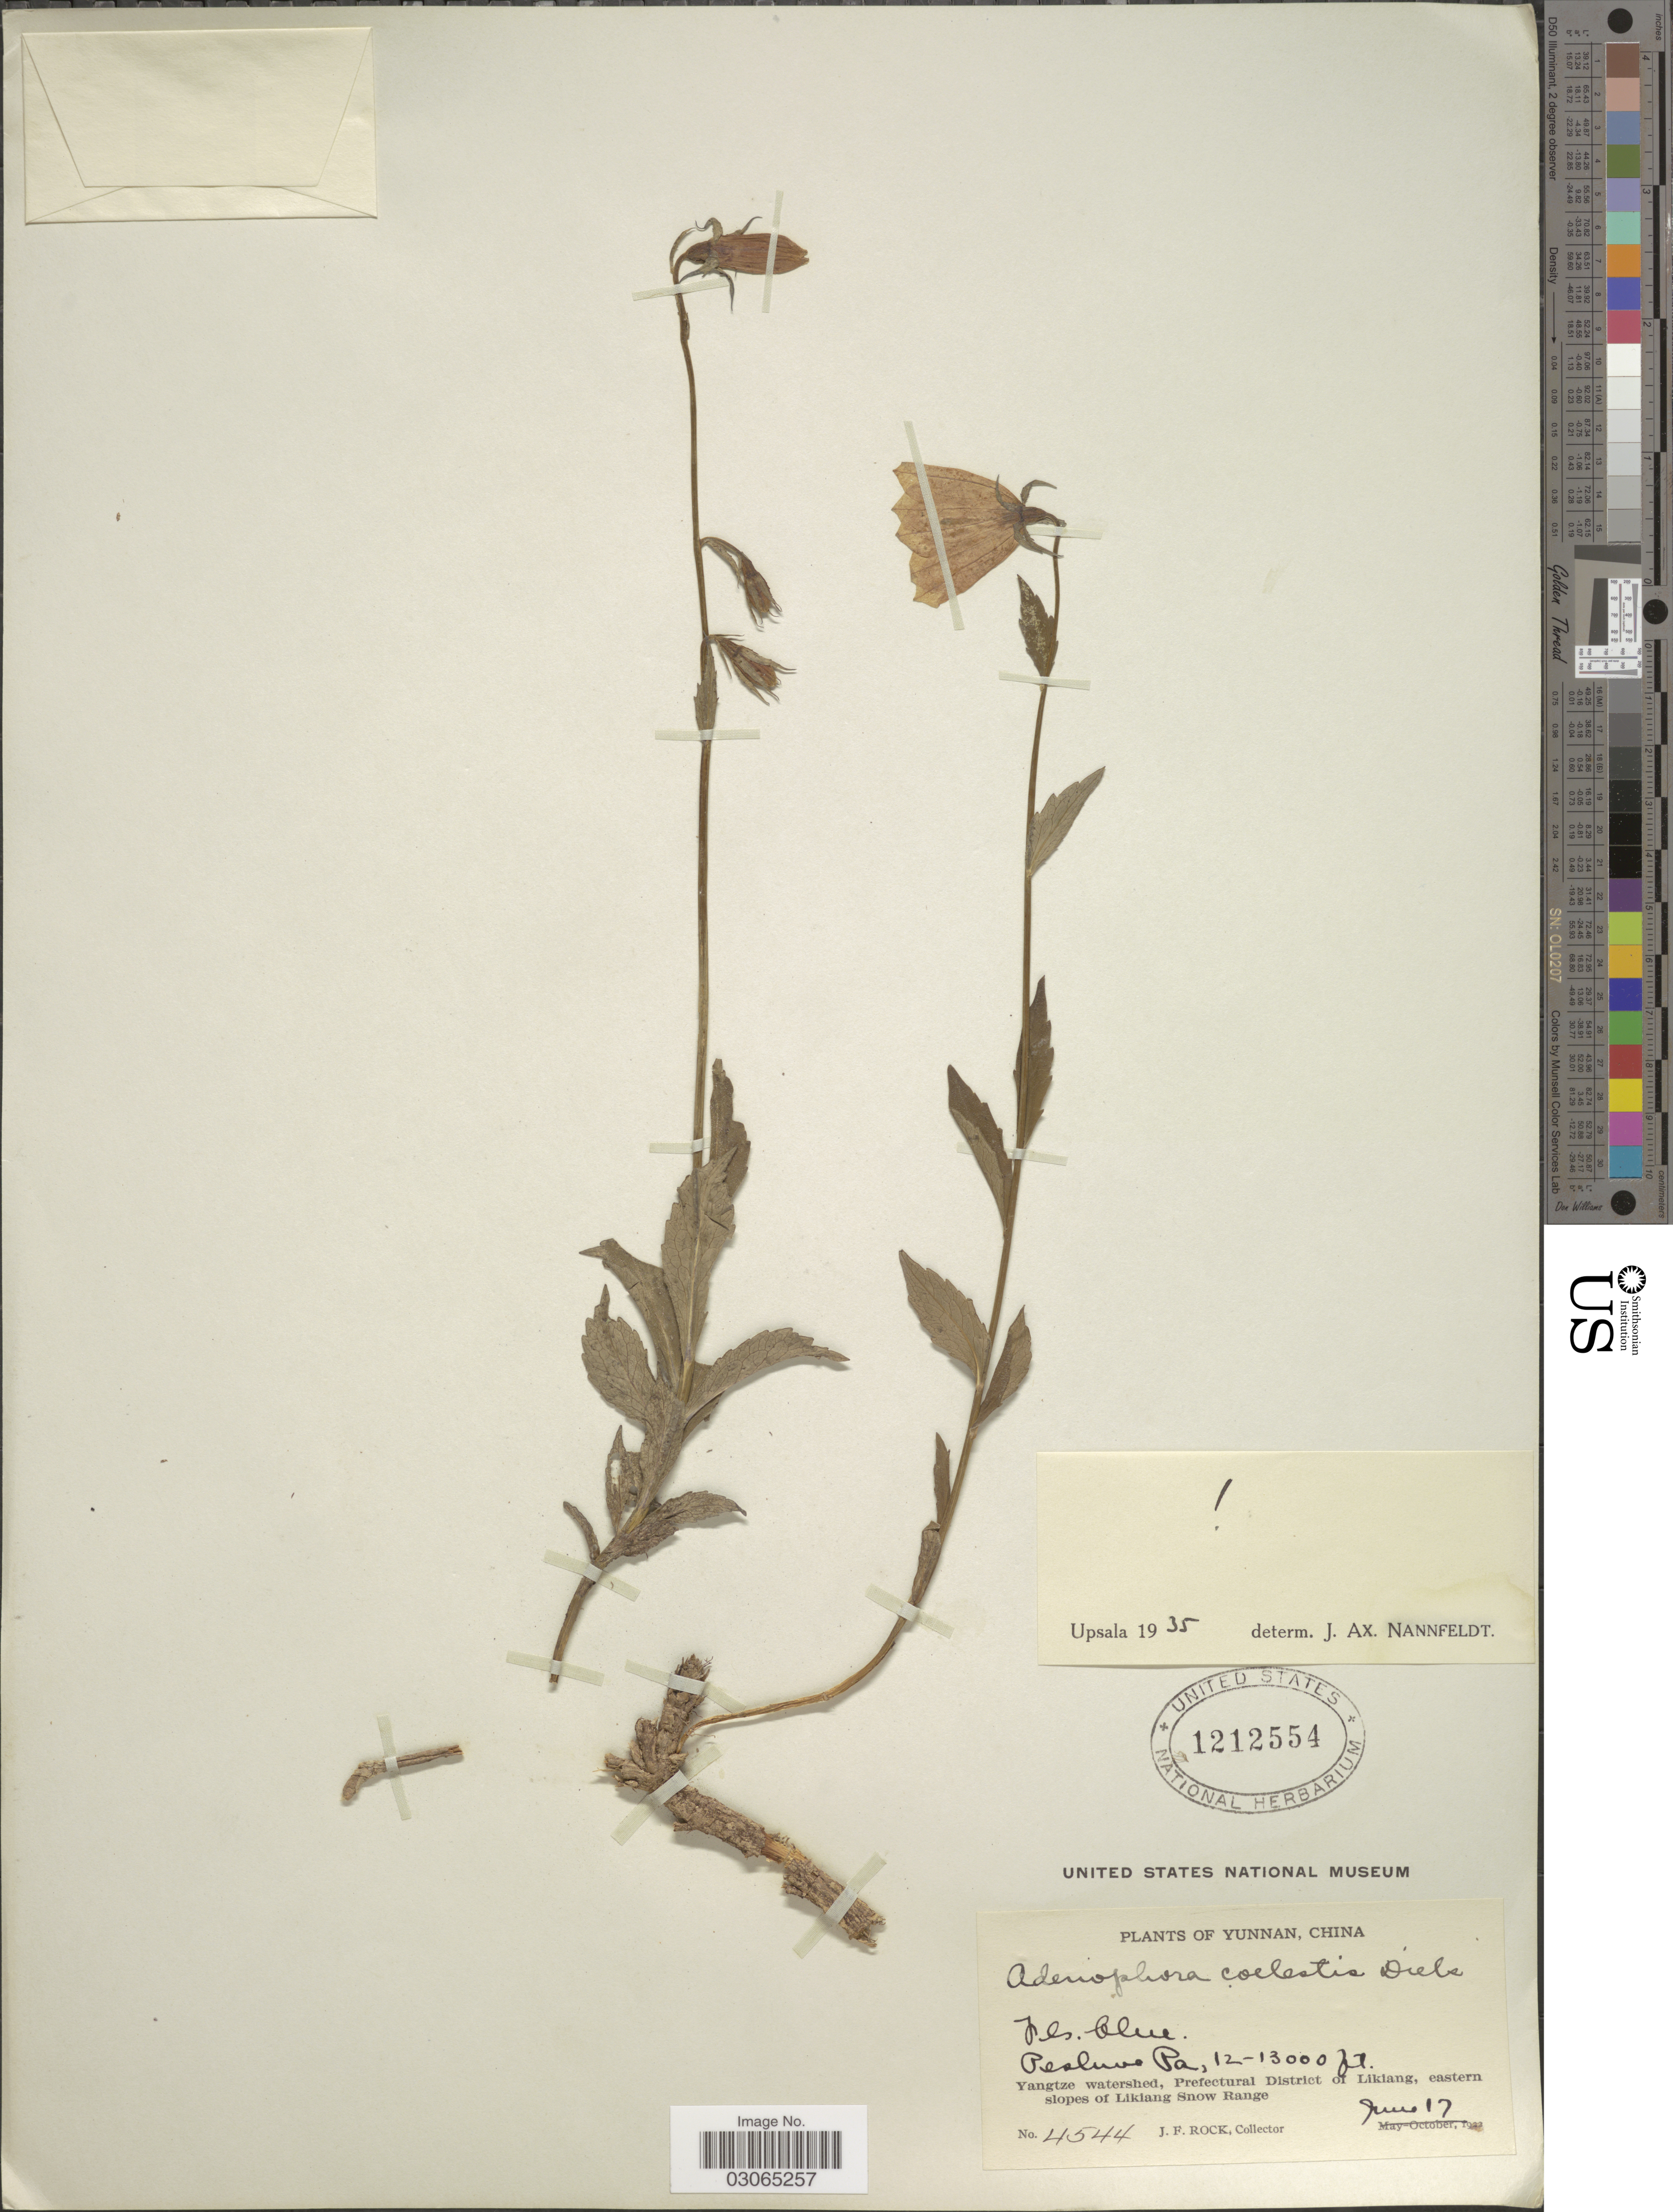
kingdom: Plantae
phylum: Tracheophyta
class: Magnoliopsida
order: Asterales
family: Campanulaceae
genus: Adenophora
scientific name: Adenophora coelestis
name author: Diels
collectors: J. Rock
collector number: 4544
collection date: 1922-06-17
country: China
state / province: Yunnan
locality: Peshive Pa. Yangtze watershed, Prefectural District of Likiang, eastern slopes of Likiang Snow Range.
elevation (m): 3658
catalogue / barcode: US 1212554